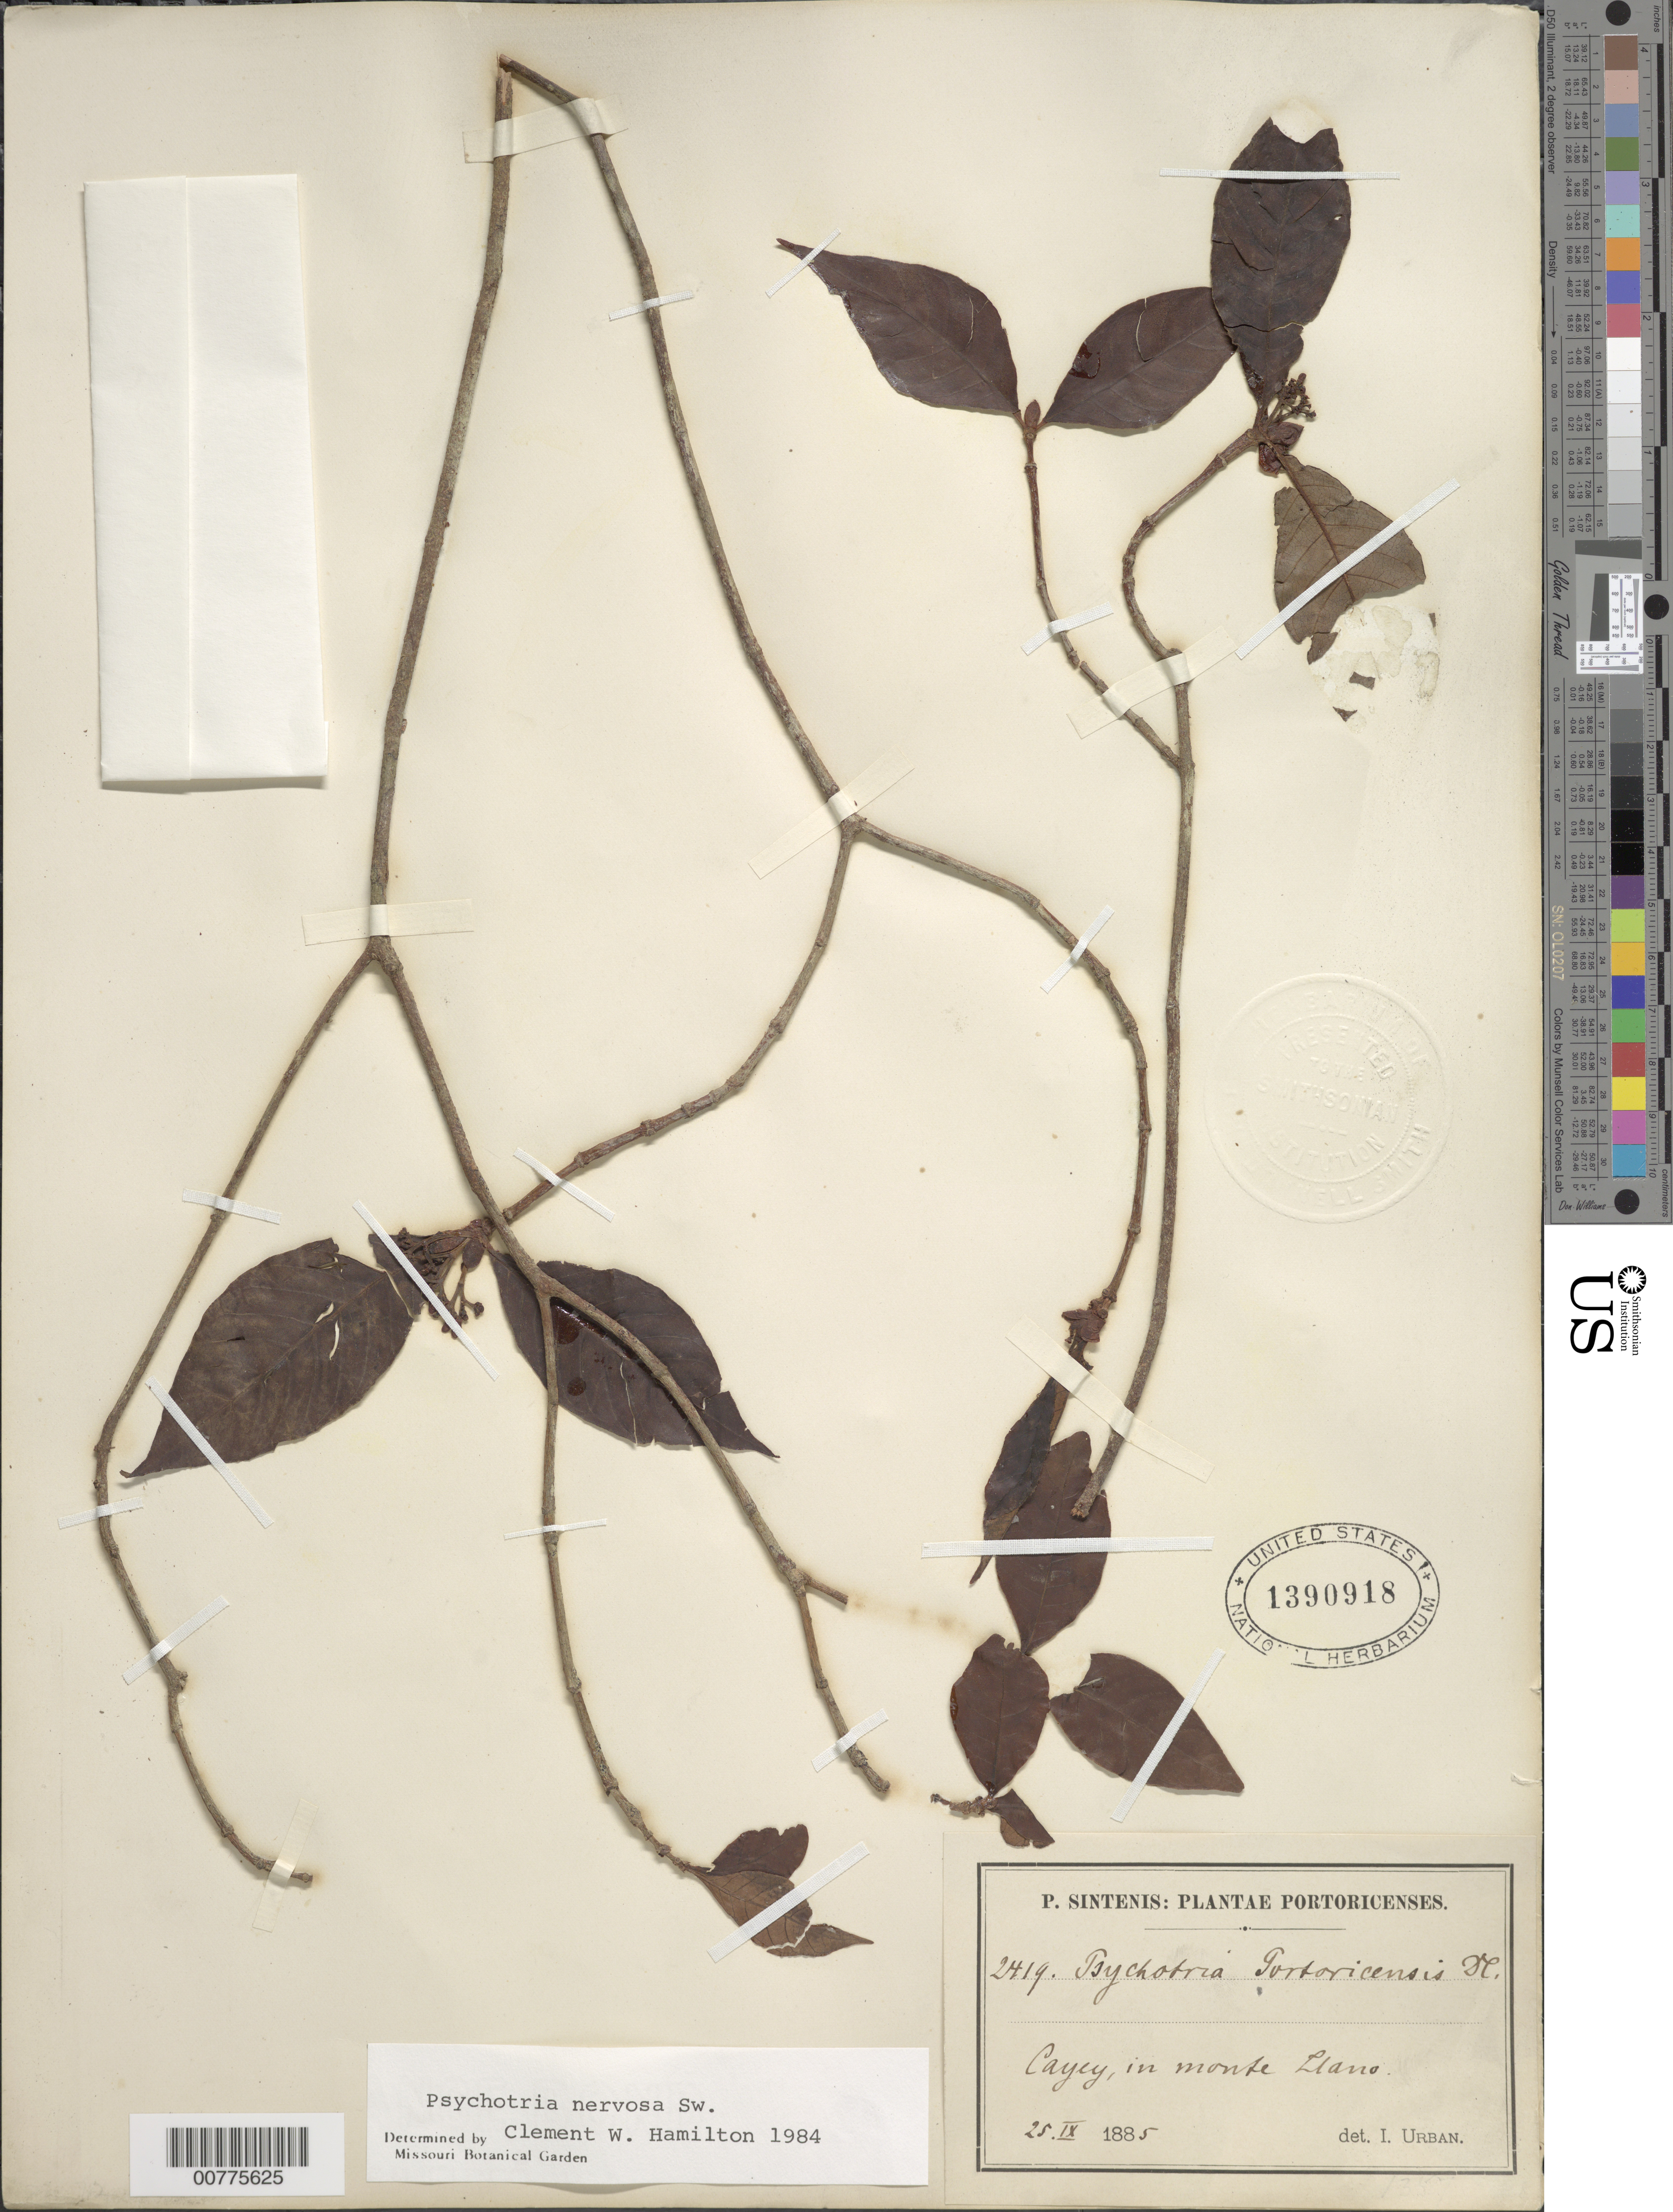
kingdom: Plantae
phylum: Tracheophyta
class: Magnoliopsida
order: Gentianales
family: Rubiaceae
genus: Psychotria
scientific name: Psychotria nervosa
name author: Sw.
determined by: Hamilton, C. W.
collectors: P. Sintenis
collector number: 2419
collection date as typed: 25 Sep 1885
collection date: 1885-09-25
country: Puerto Rico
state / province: Cayey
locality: Cayey, in monte Llano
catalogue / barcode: US 1390918